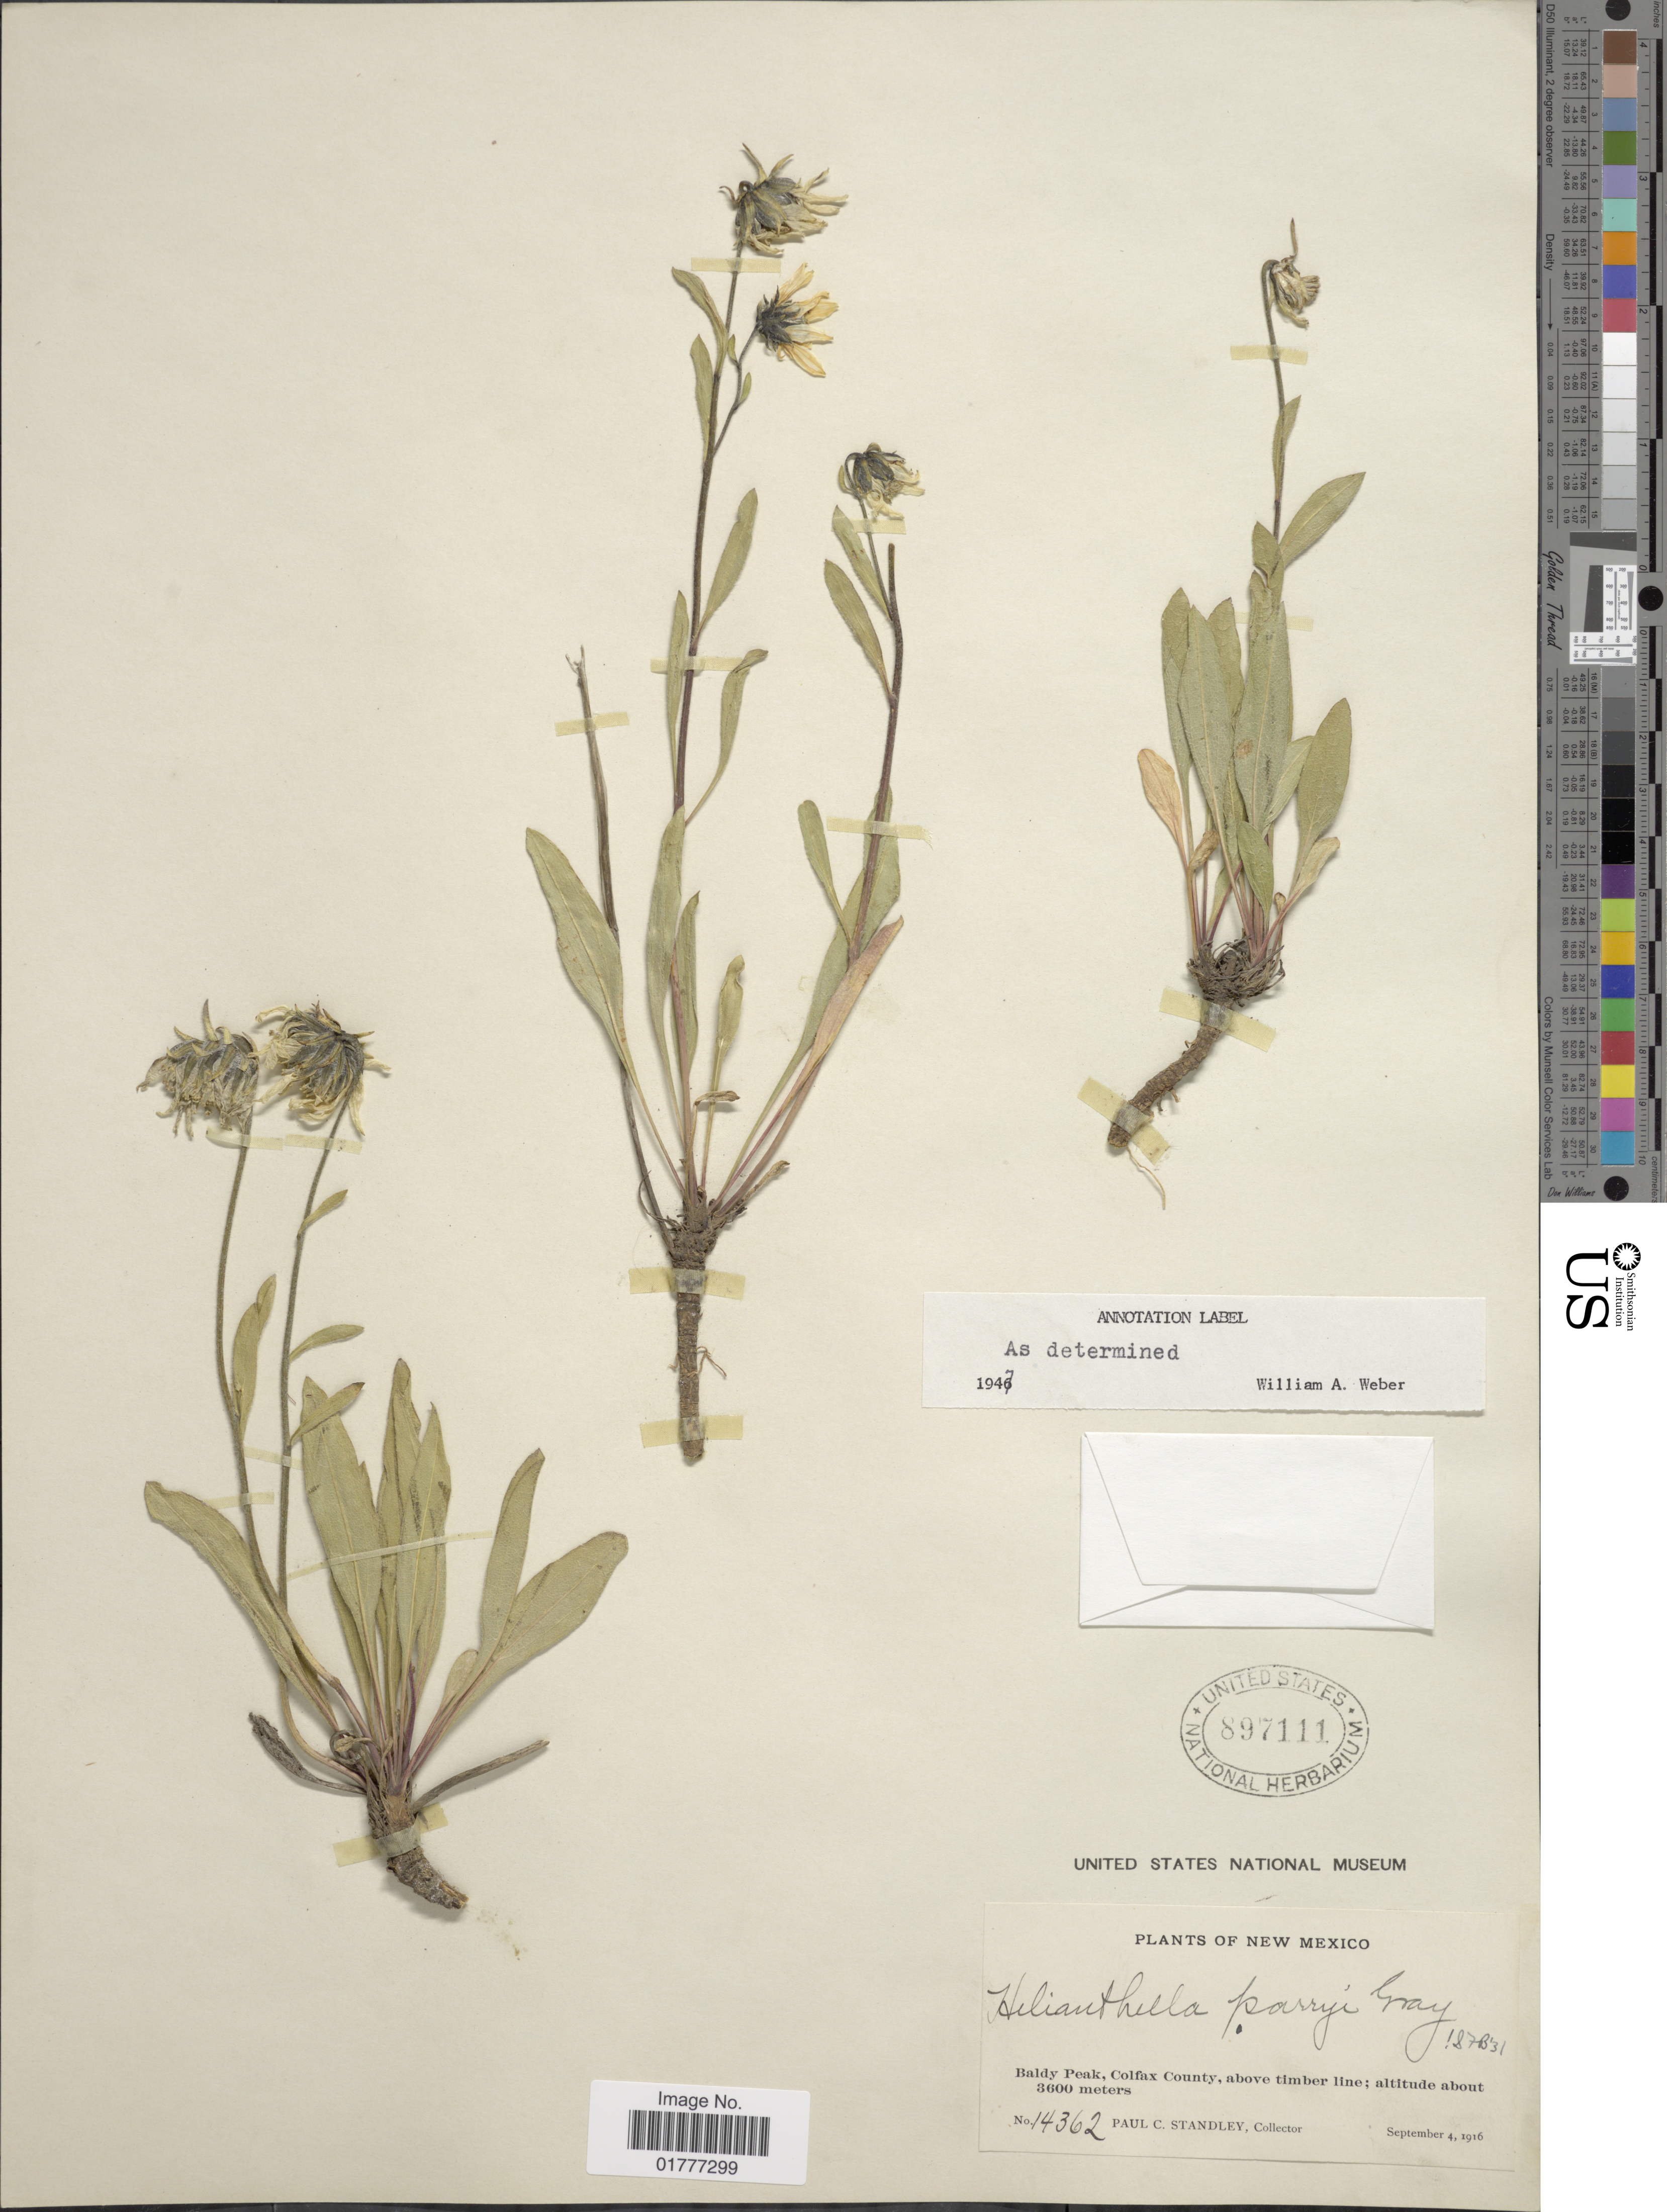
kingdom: Plantae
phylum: Tracheophyta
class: Magnoliopsida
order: Asterales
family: Asteraceae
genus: Helianthella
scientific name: Helianthella parryi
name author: A. Gray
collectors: P. C. Standley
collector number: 14362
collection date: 1916-09-04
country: United States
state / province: New Mexico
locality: Baldy Peak, Colfax County, above timber line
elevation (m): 3600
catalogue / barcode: US 897111